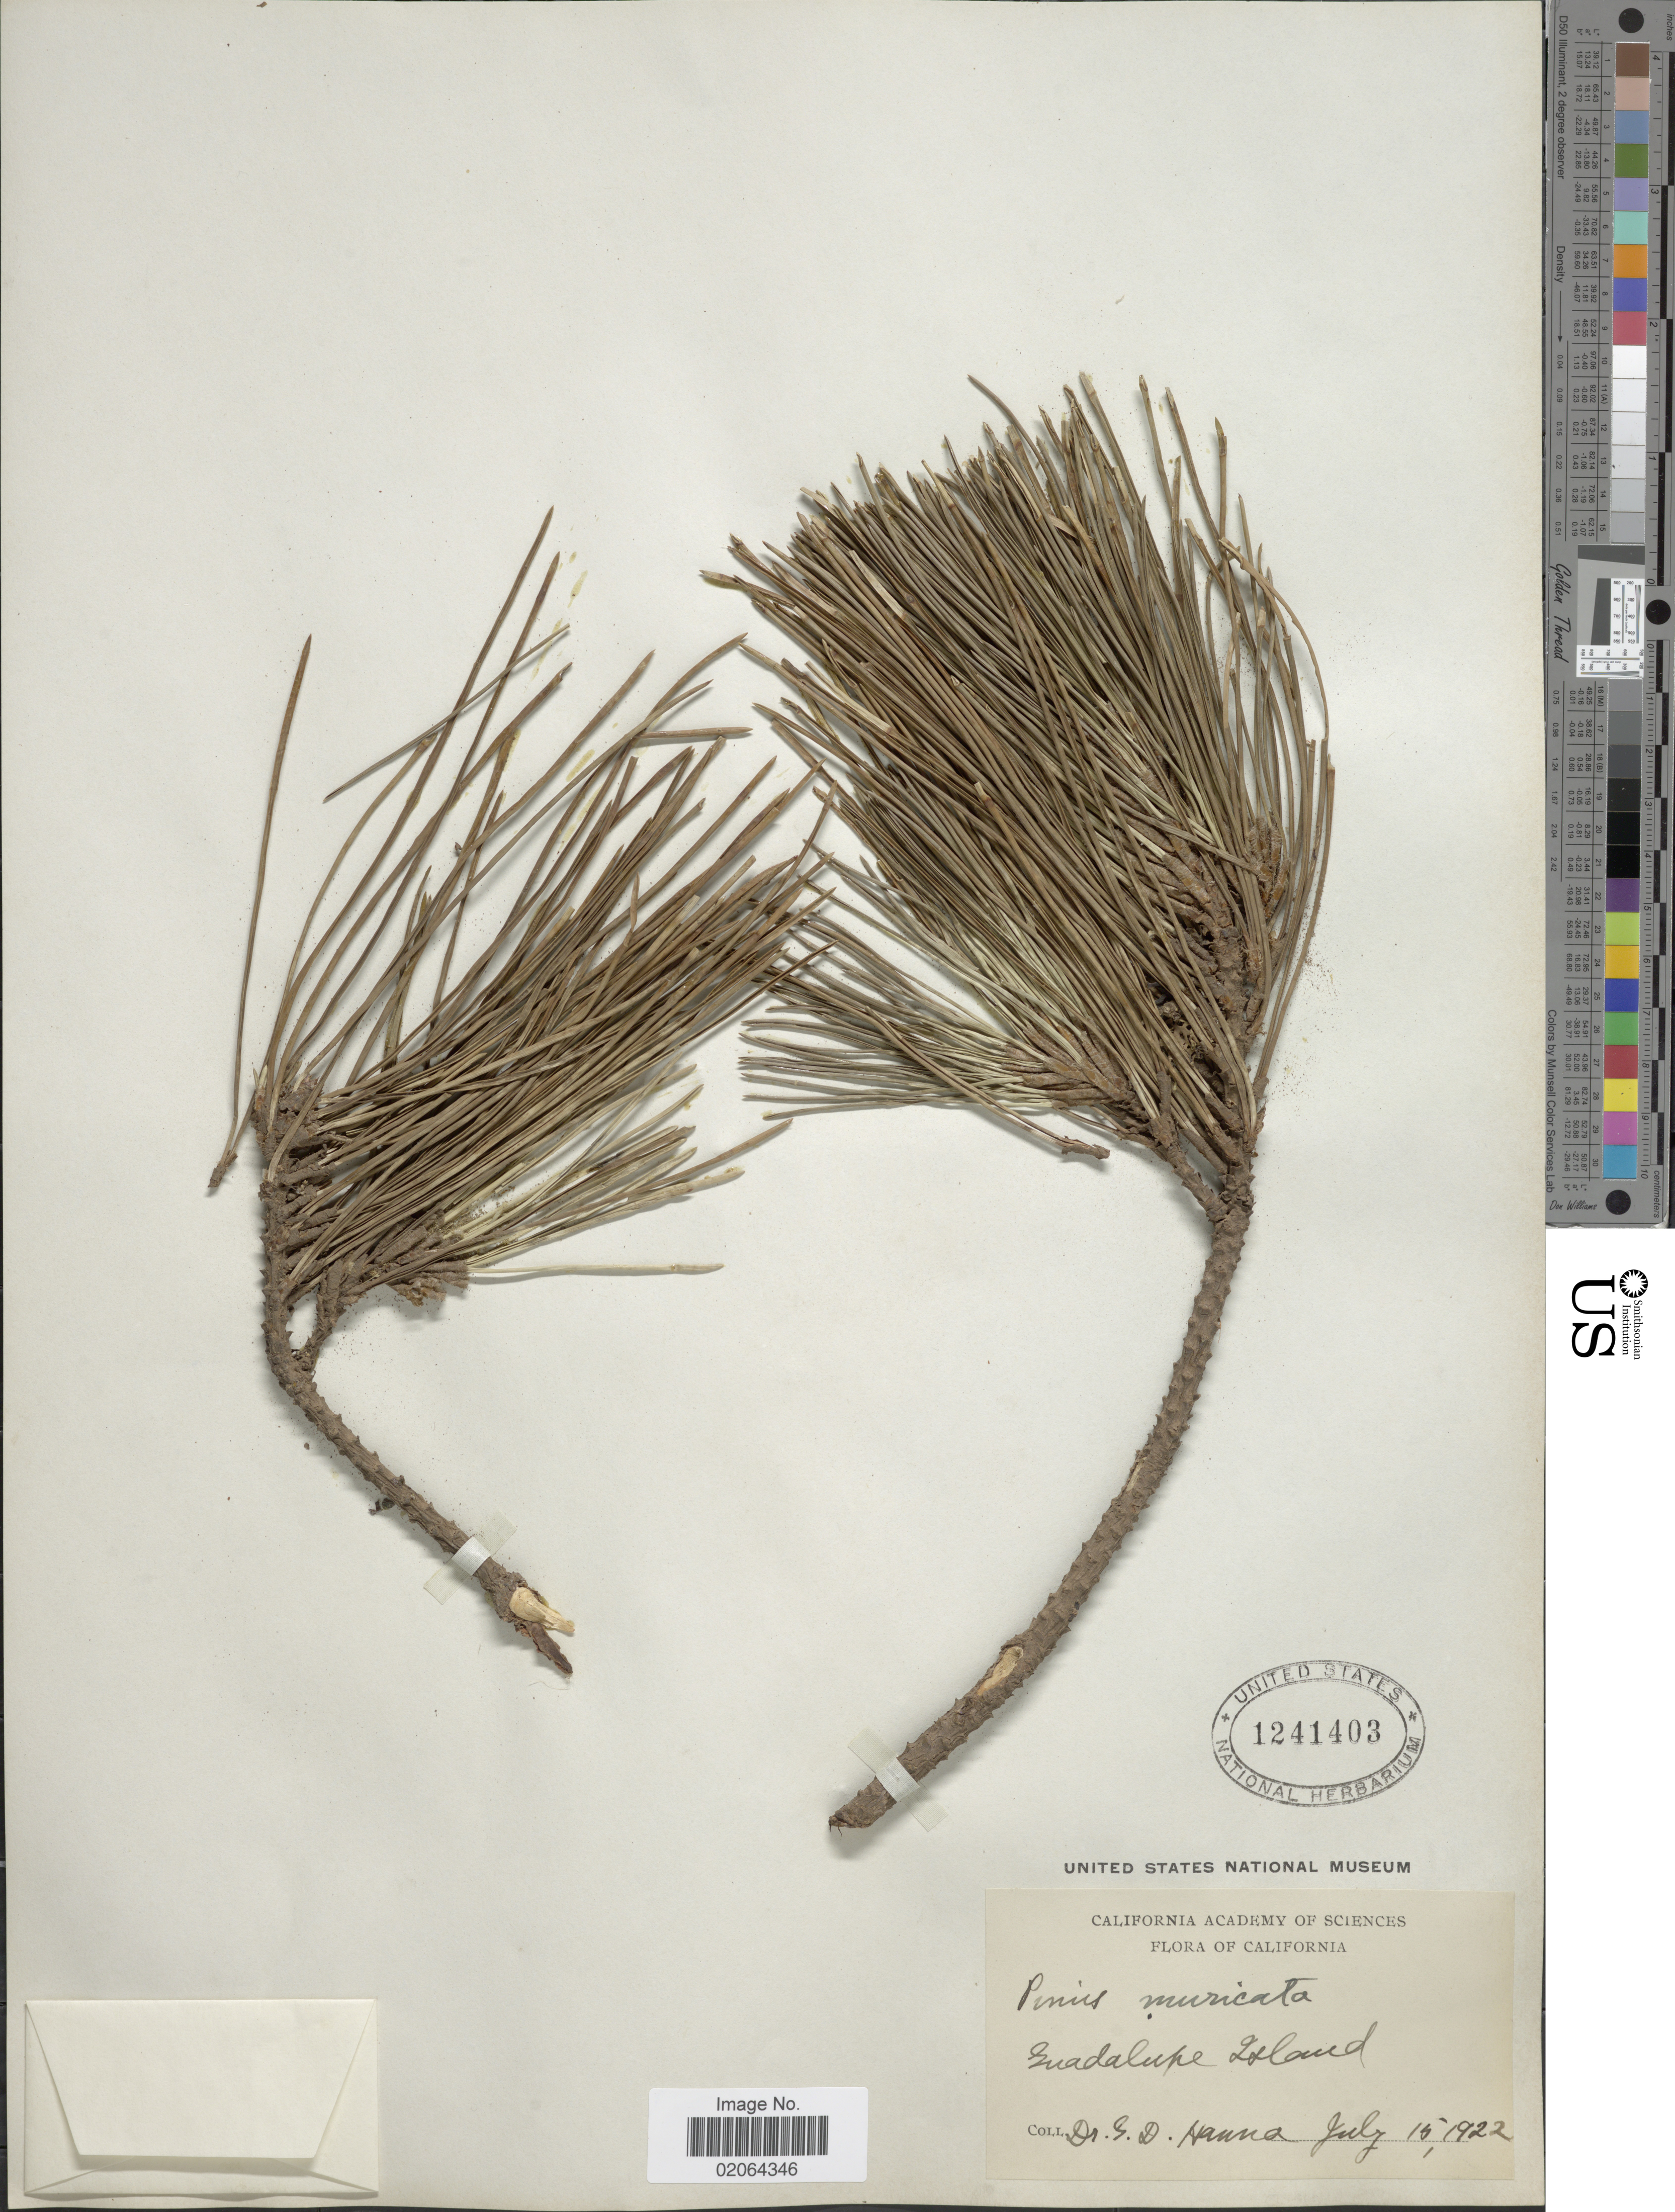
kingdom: Plantae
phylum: Tracheophyta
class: Pinopsida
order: Pinales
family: Pinaceae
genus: Pinus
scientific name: Pinus muricata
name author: D. Don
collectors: G. D. Hanna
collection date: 1922-07-15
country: United States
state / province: California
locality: California, Madalupe Island.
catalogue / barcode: US 1241403